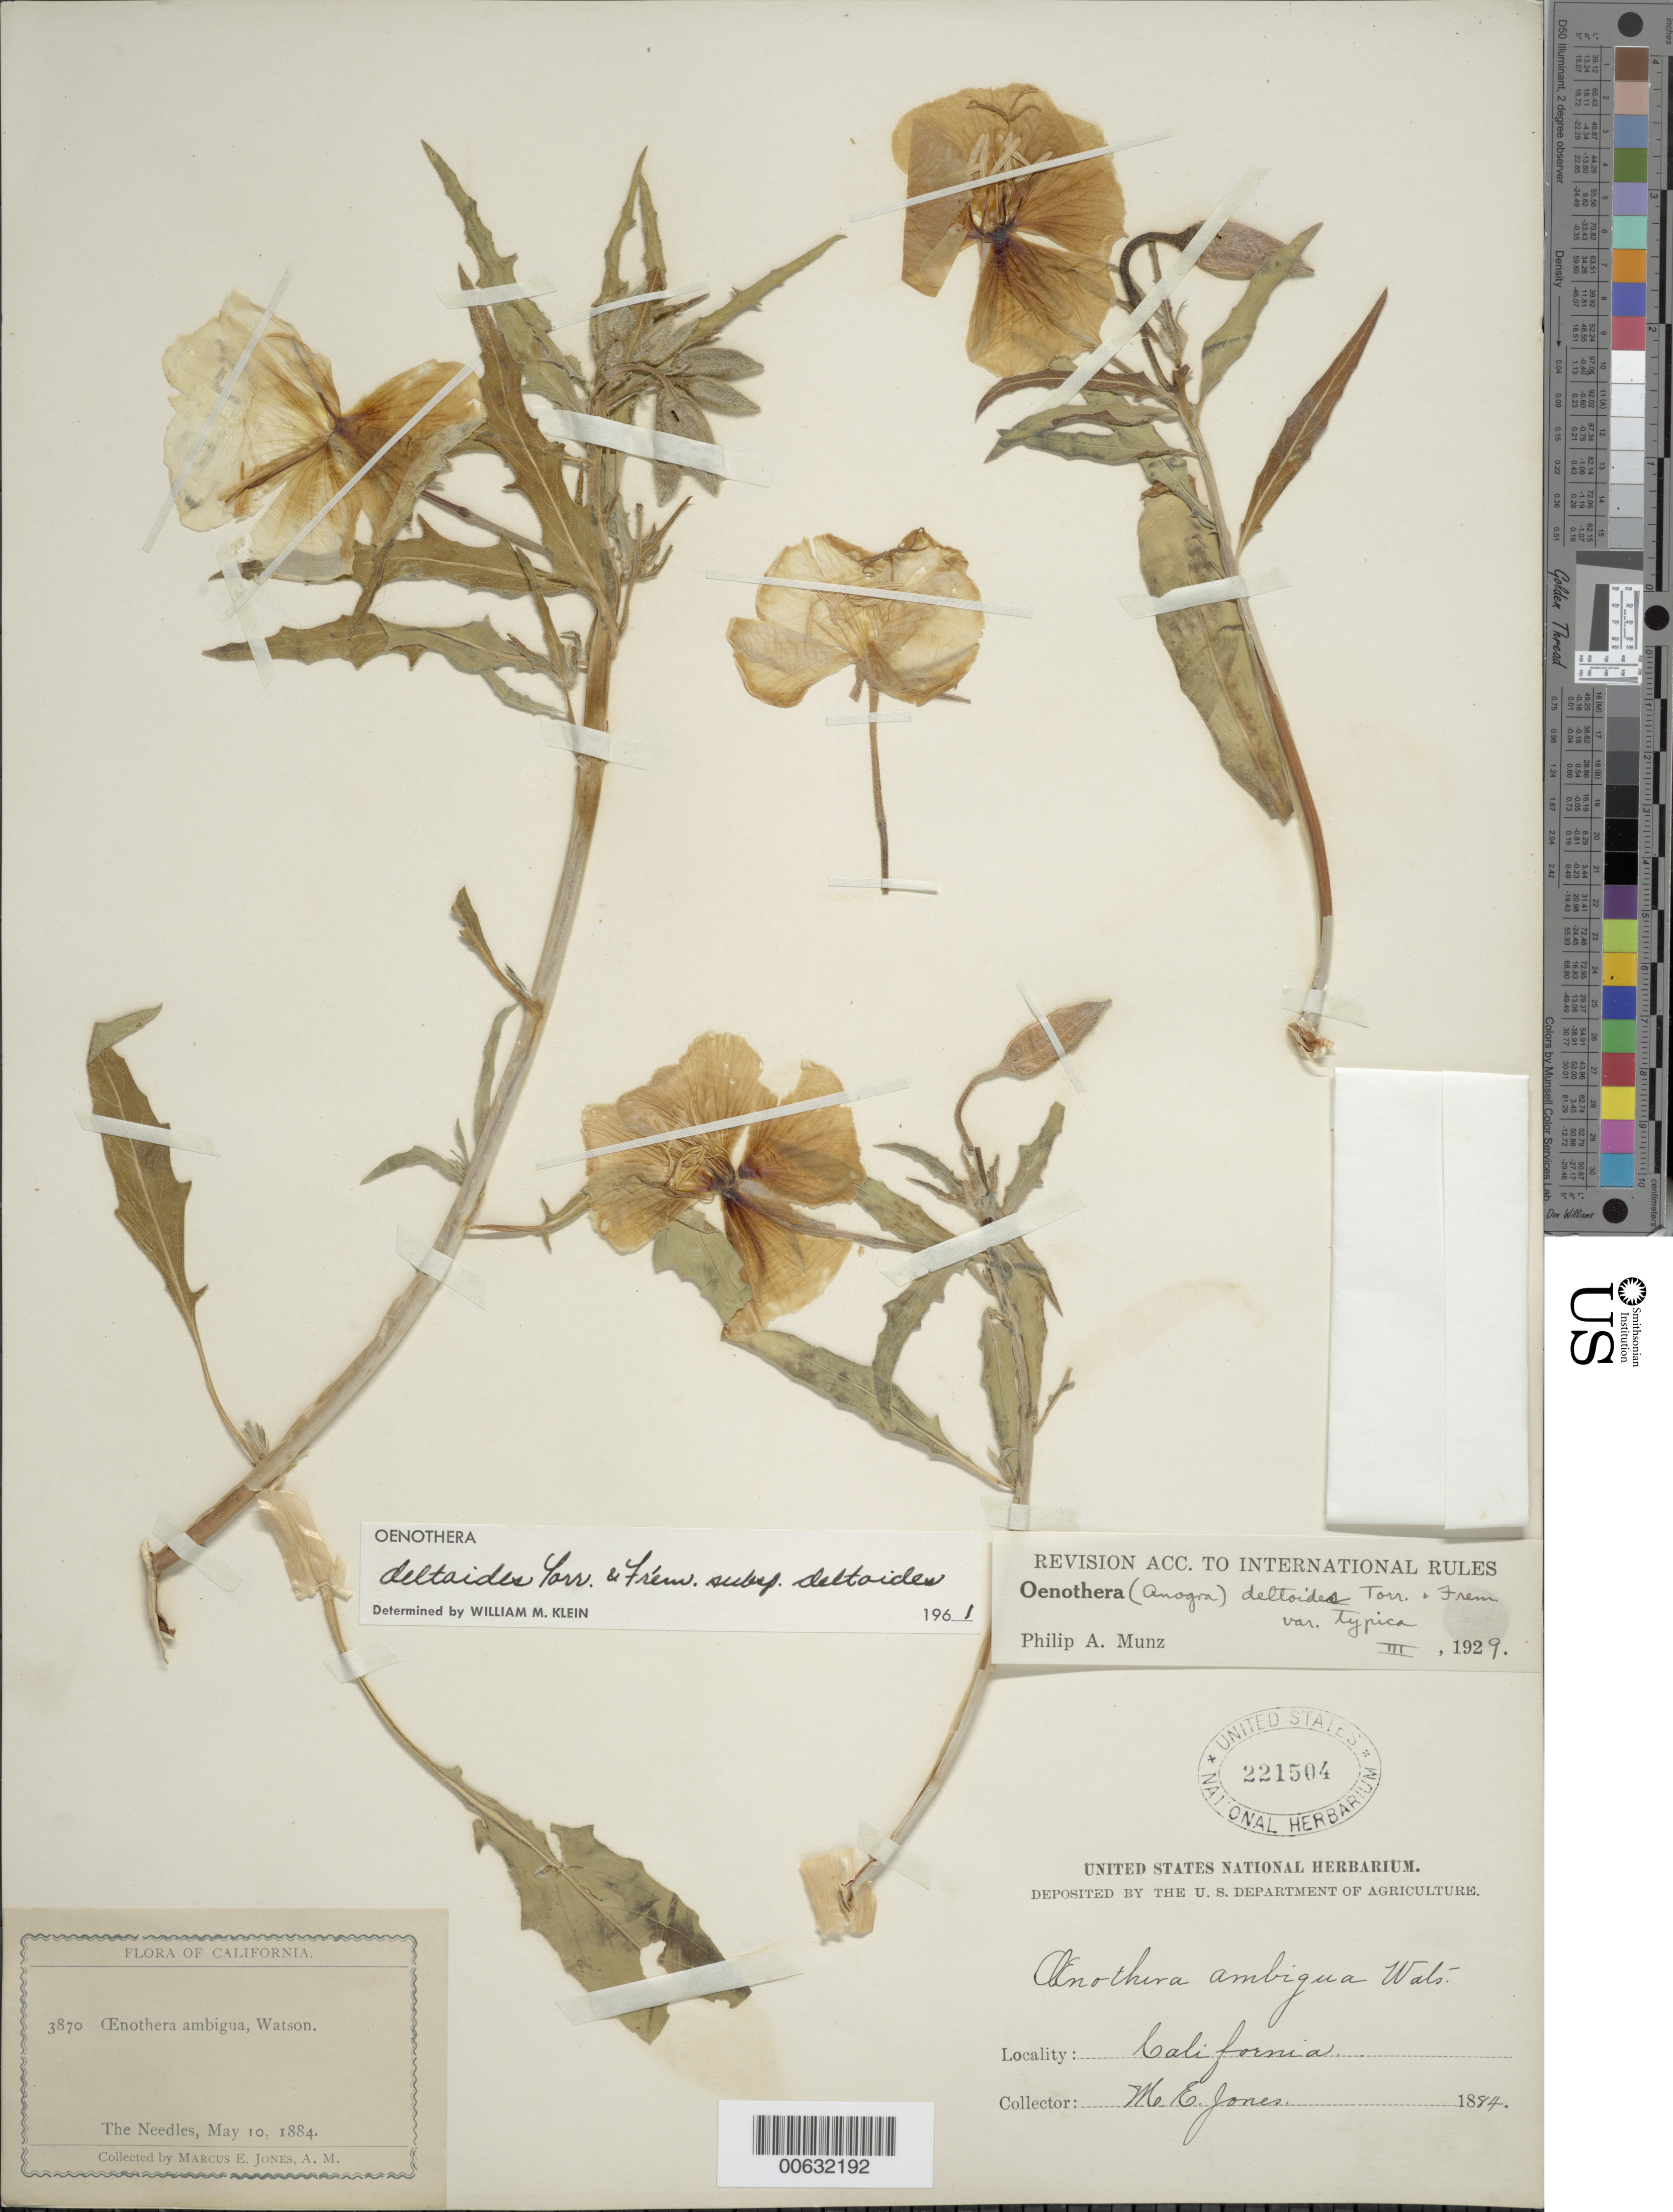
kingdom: Plantae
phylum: Tracheophyta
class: Magnoliopsida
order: Myrtales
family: Onagraceae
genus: Oenothera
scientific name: Oenothera deltoides subsp. deltoides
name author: Torr. & Frém.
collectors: M. E. Jones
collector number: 3870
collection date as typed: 10 May 1884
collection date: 1884-05-10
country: United States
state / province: California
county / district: San Bernardino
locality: The Needles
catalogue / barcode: US 221504